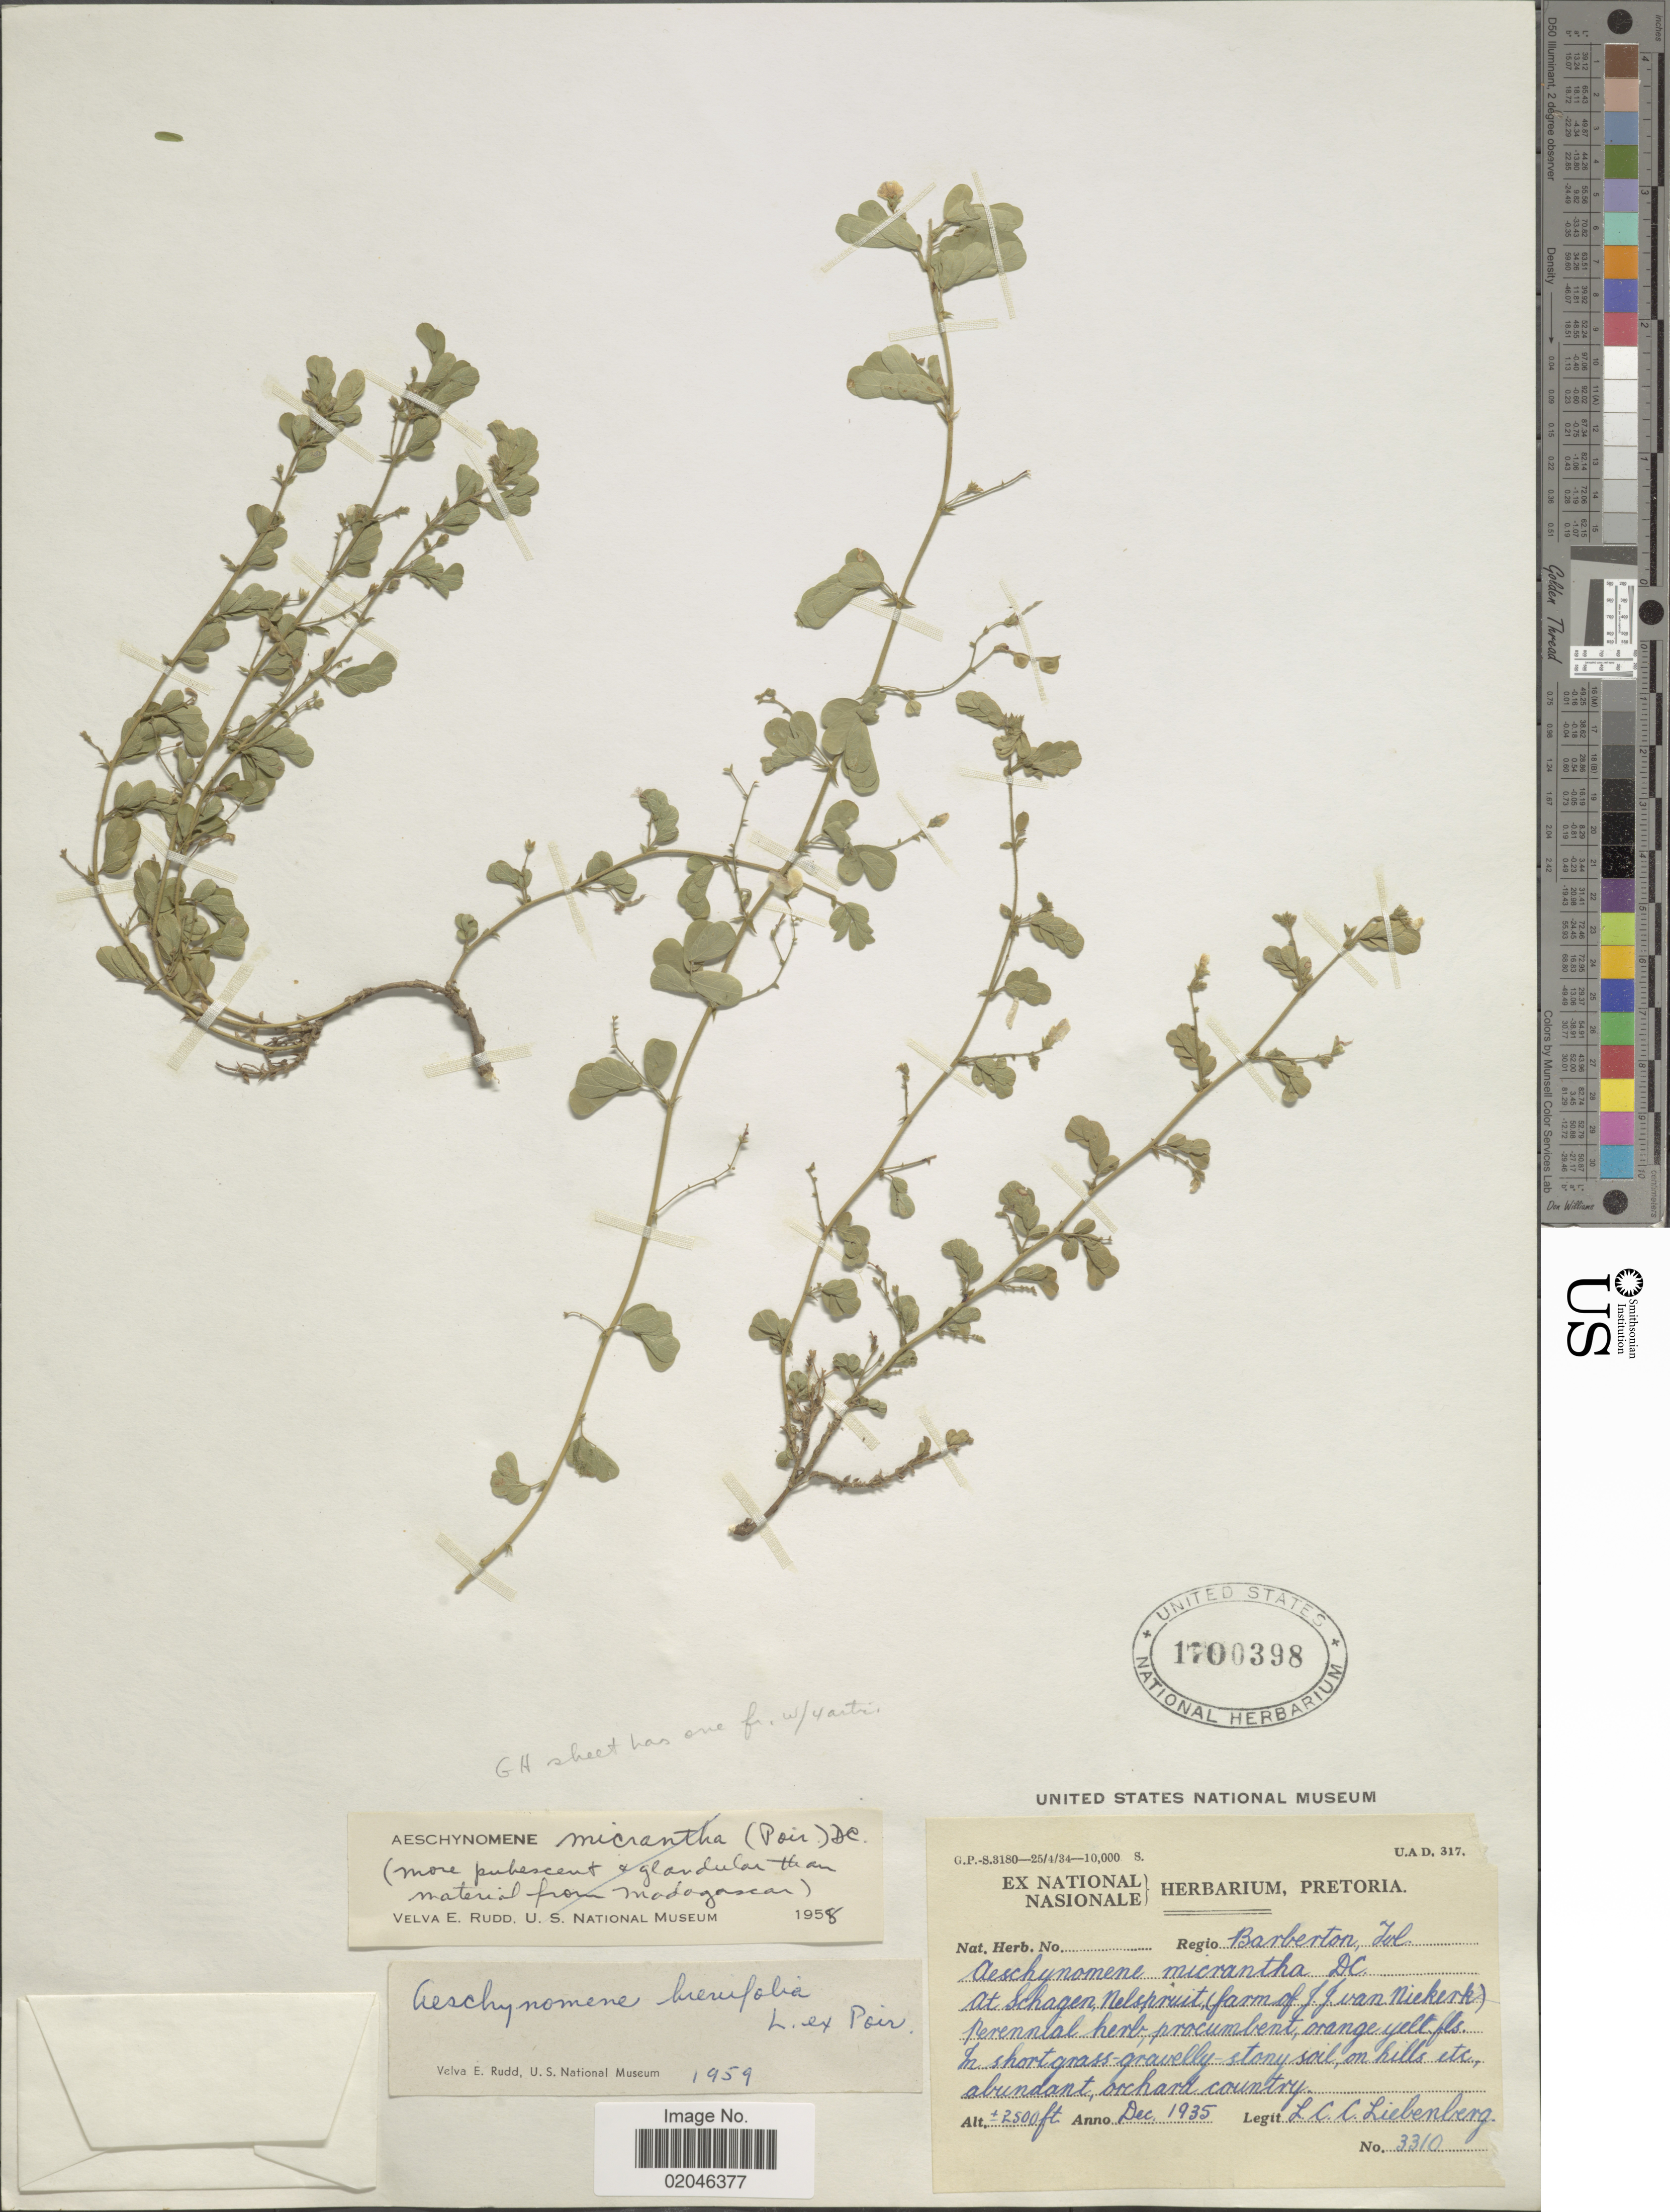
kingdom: Plantae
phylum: Tracheophyta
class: Magnoliopsida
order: Fabales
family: Fabaceae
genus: Aeschynomene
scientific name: Aeschynomene brevifolia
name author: Poir.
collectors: L. Liebenberg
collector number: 3310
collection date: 1935-12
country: South Africa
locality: Regio Barberton, Tol. At Shcgaen, Nelspruit, farm of J.J. van Niekerk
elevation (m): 762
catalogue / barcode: US 1700398